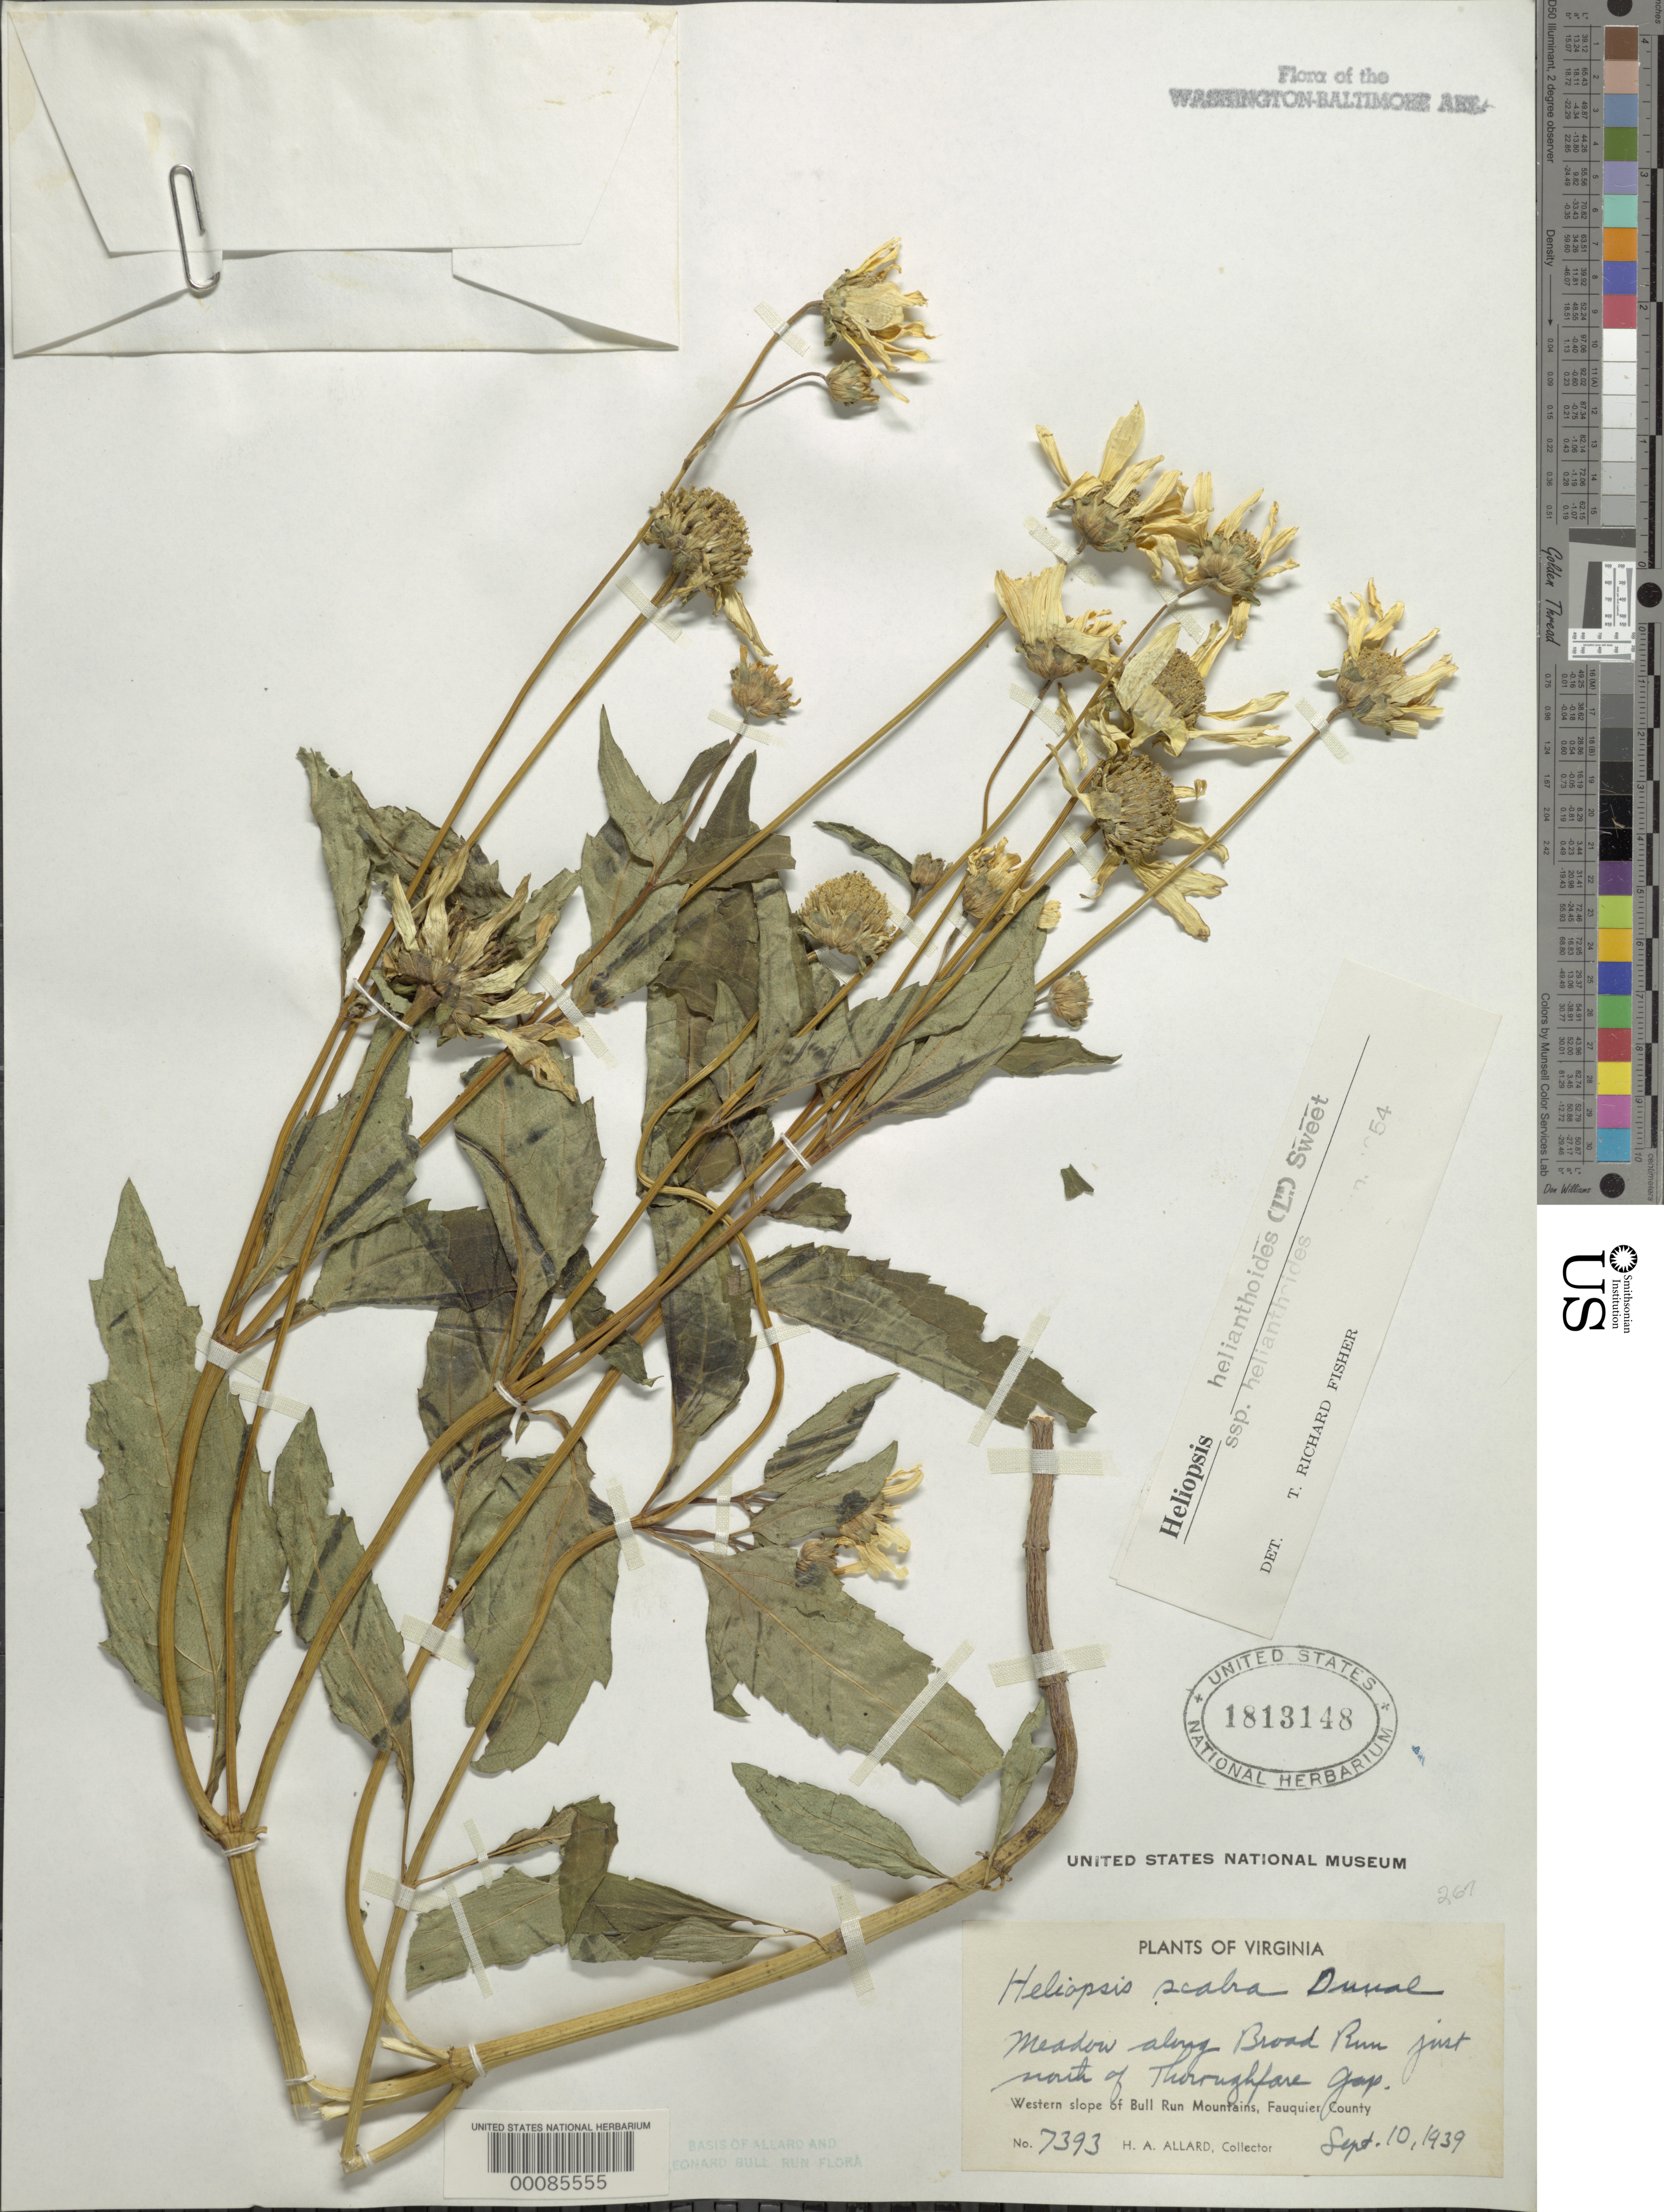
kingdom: Plantae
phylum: Tracheophyta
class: Magnoliopsida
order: Asterales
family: Asteraceae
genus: Heliopsis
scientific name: Heliopsis helianthoides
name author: (L.) Sweet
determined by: Fisher, T. R.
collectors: H. A. Allard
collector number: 7393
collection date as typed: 10 Sep 1939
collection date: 1939-09-10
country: United States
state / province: Virginia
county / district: Fauquier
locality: North of Thorofare Gap Broad Run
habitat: Meadow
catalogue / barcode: US 1813148